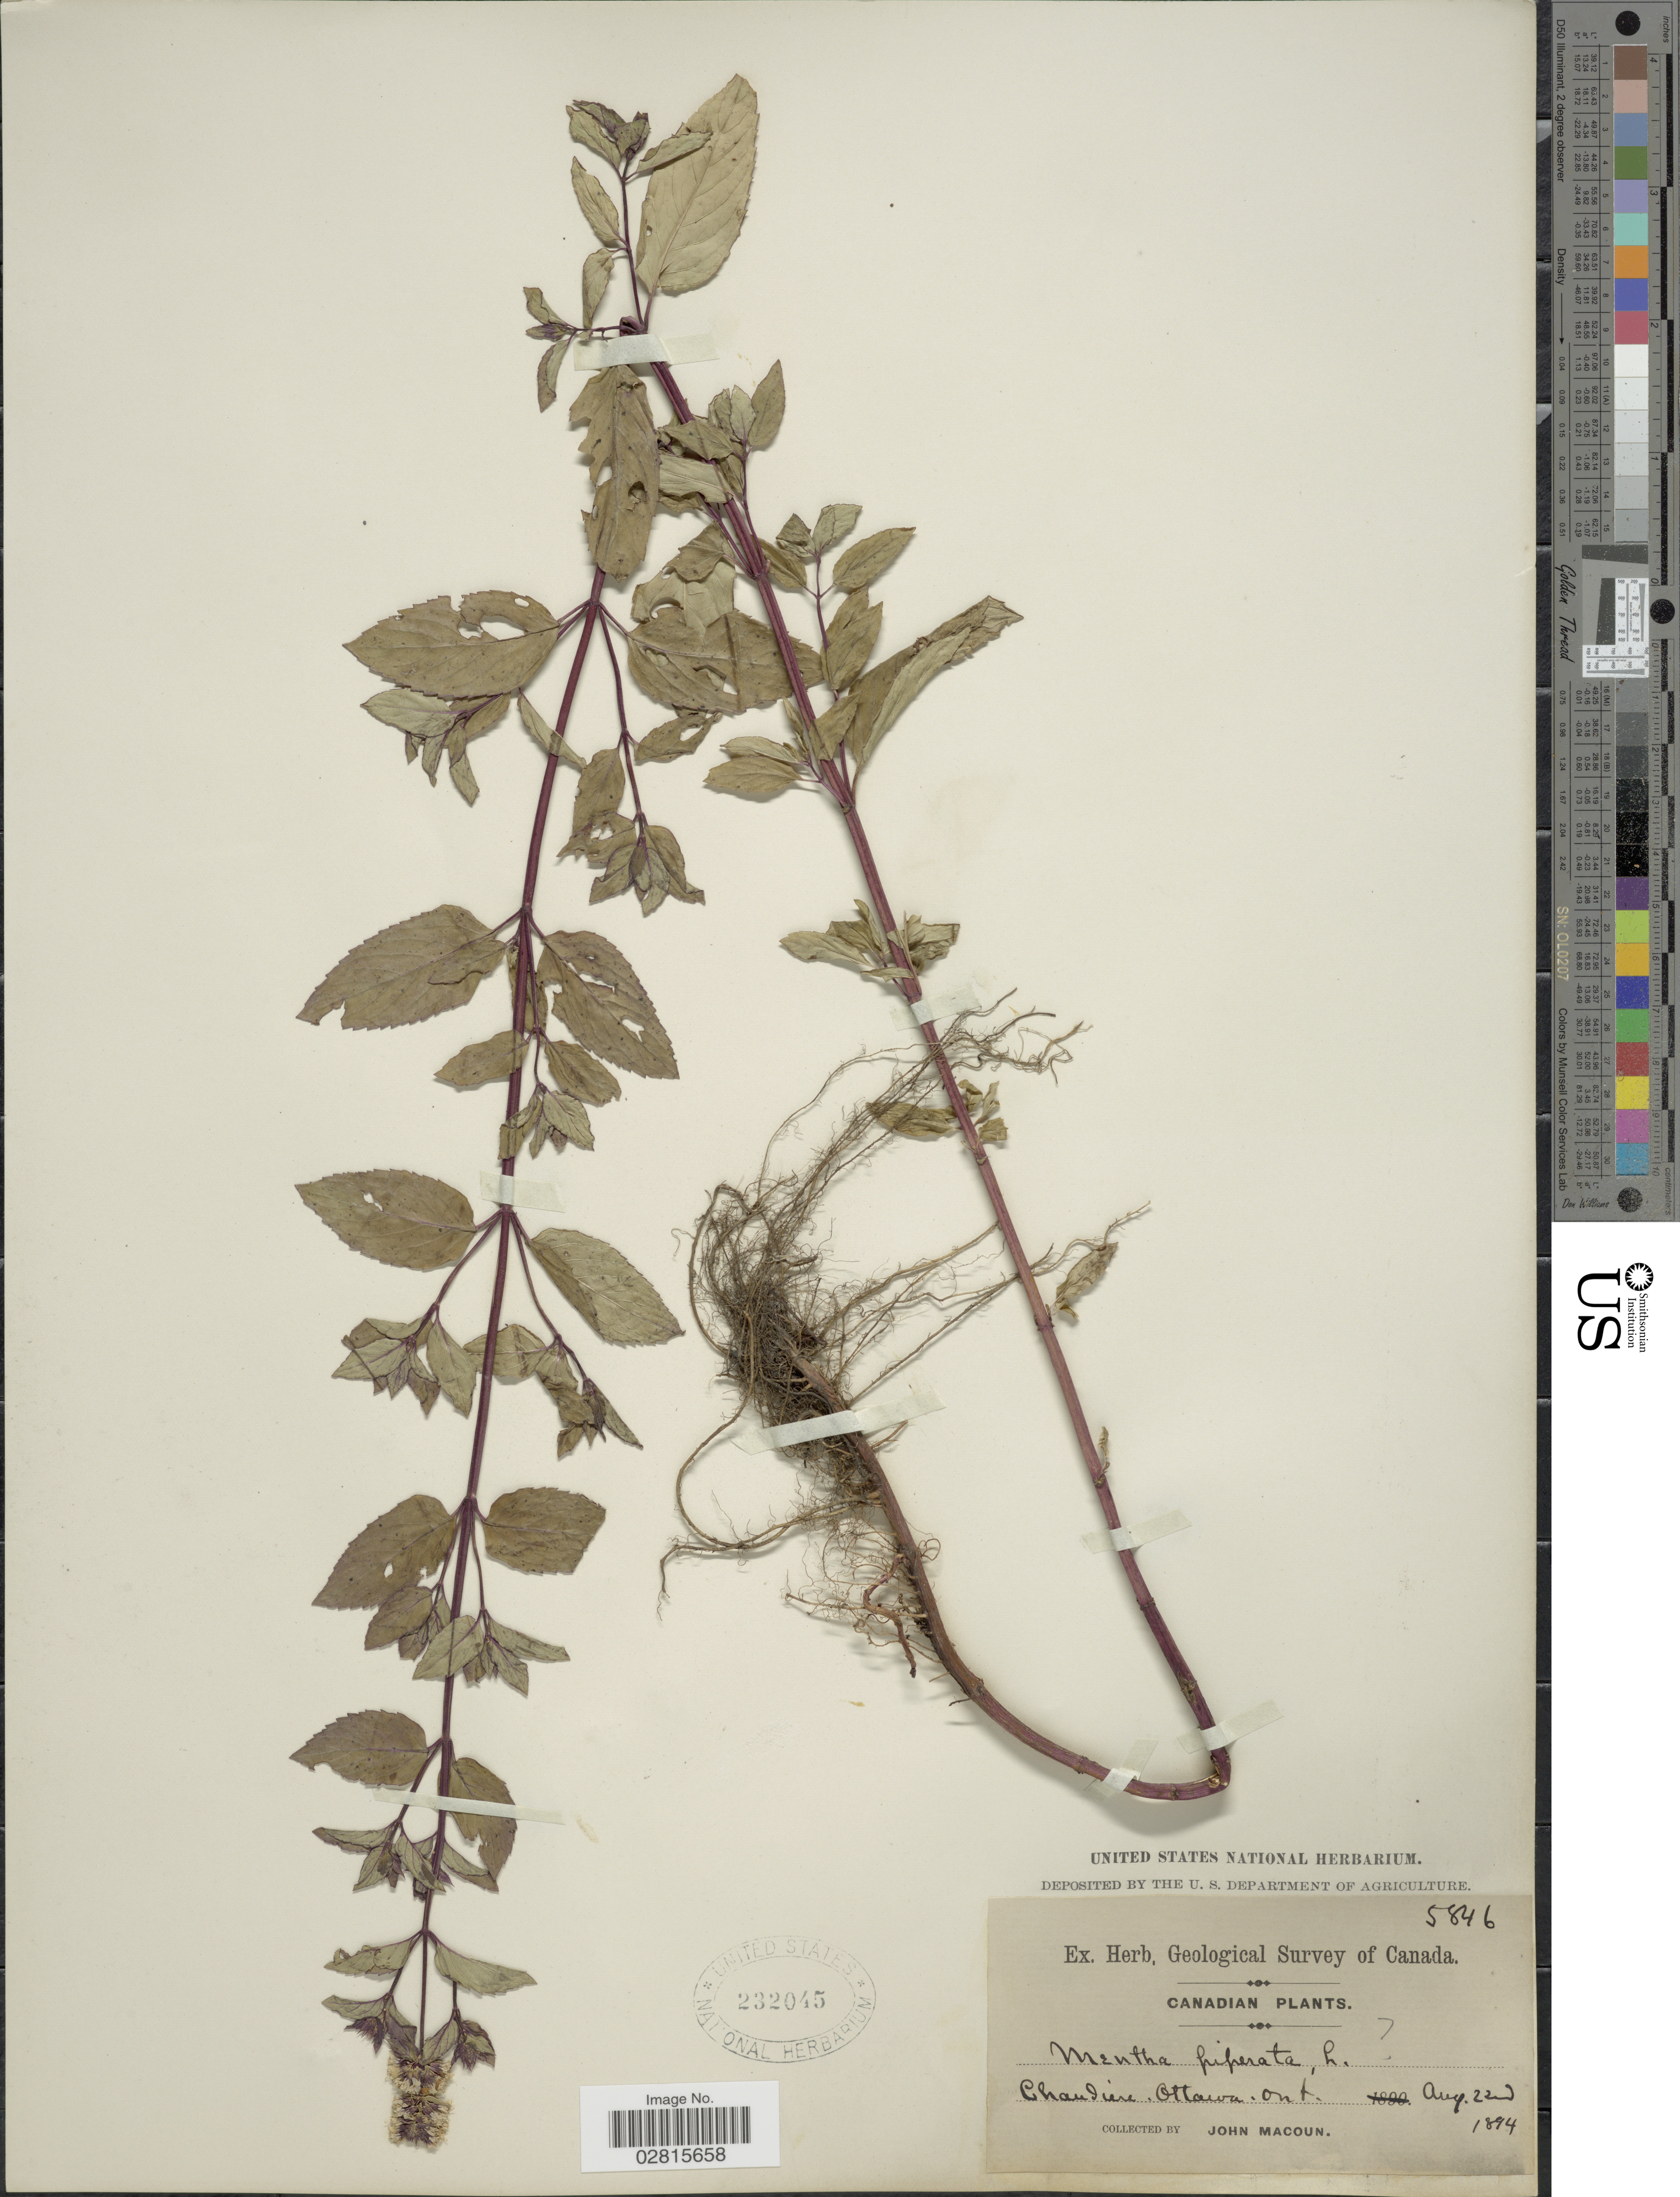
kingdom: Plantae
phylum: Tracheophyta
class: Magnoliopsida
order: Lamiales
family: Lamiaceae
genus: Mentha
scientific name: Mentha x piperita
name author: L.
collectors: J. Macoun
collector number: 5846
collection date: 1894-08-22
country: Canada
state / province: Ontario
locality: Chaudiere, Ottawa, Ont.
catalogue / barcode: US 232045